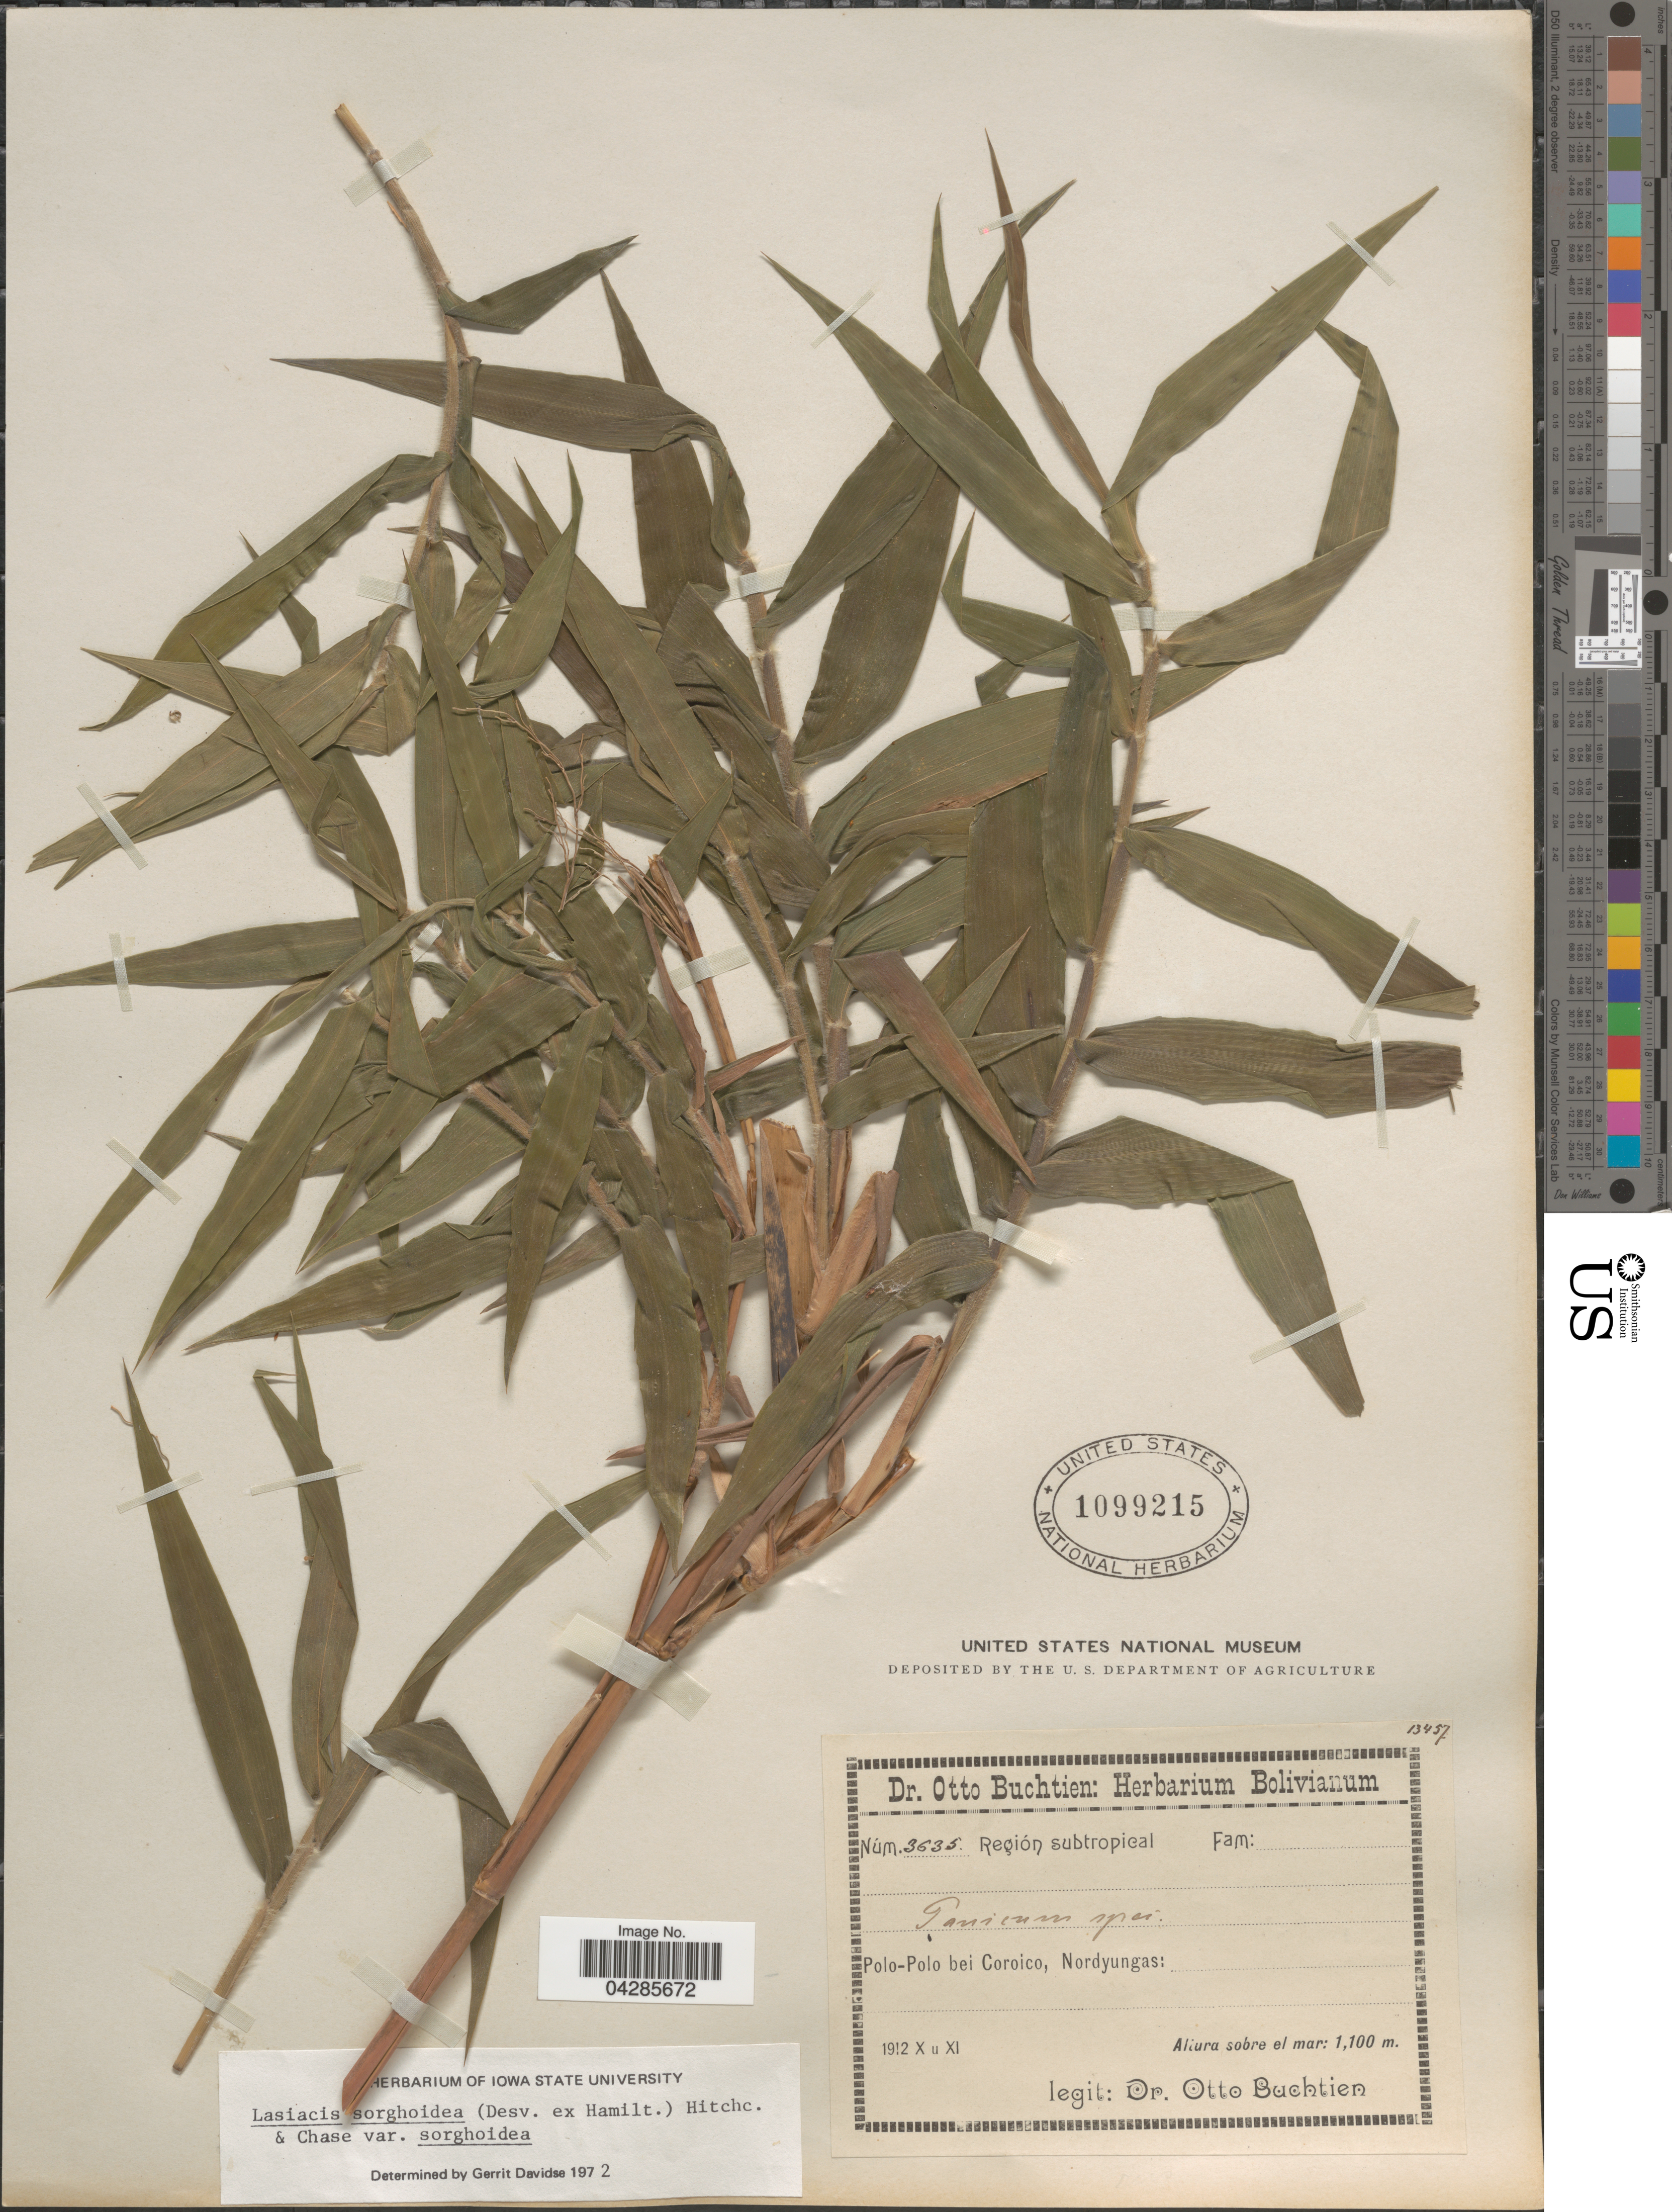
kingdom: Plantae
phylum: Tracheophyta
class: Liliopsida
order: Poales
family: Poaceae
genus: Lasiacis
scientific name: Lasiacis sorghoidea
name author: (Desv. ex Ham.) Hitchc. & Chase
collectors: O. Buchtien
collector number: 3635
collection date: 1912-10/1912-11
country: Bolivia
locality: Región subtropical. Polo-Polo bei Coroico, Nordyungas.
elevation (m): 1100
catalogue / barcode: US 1099215